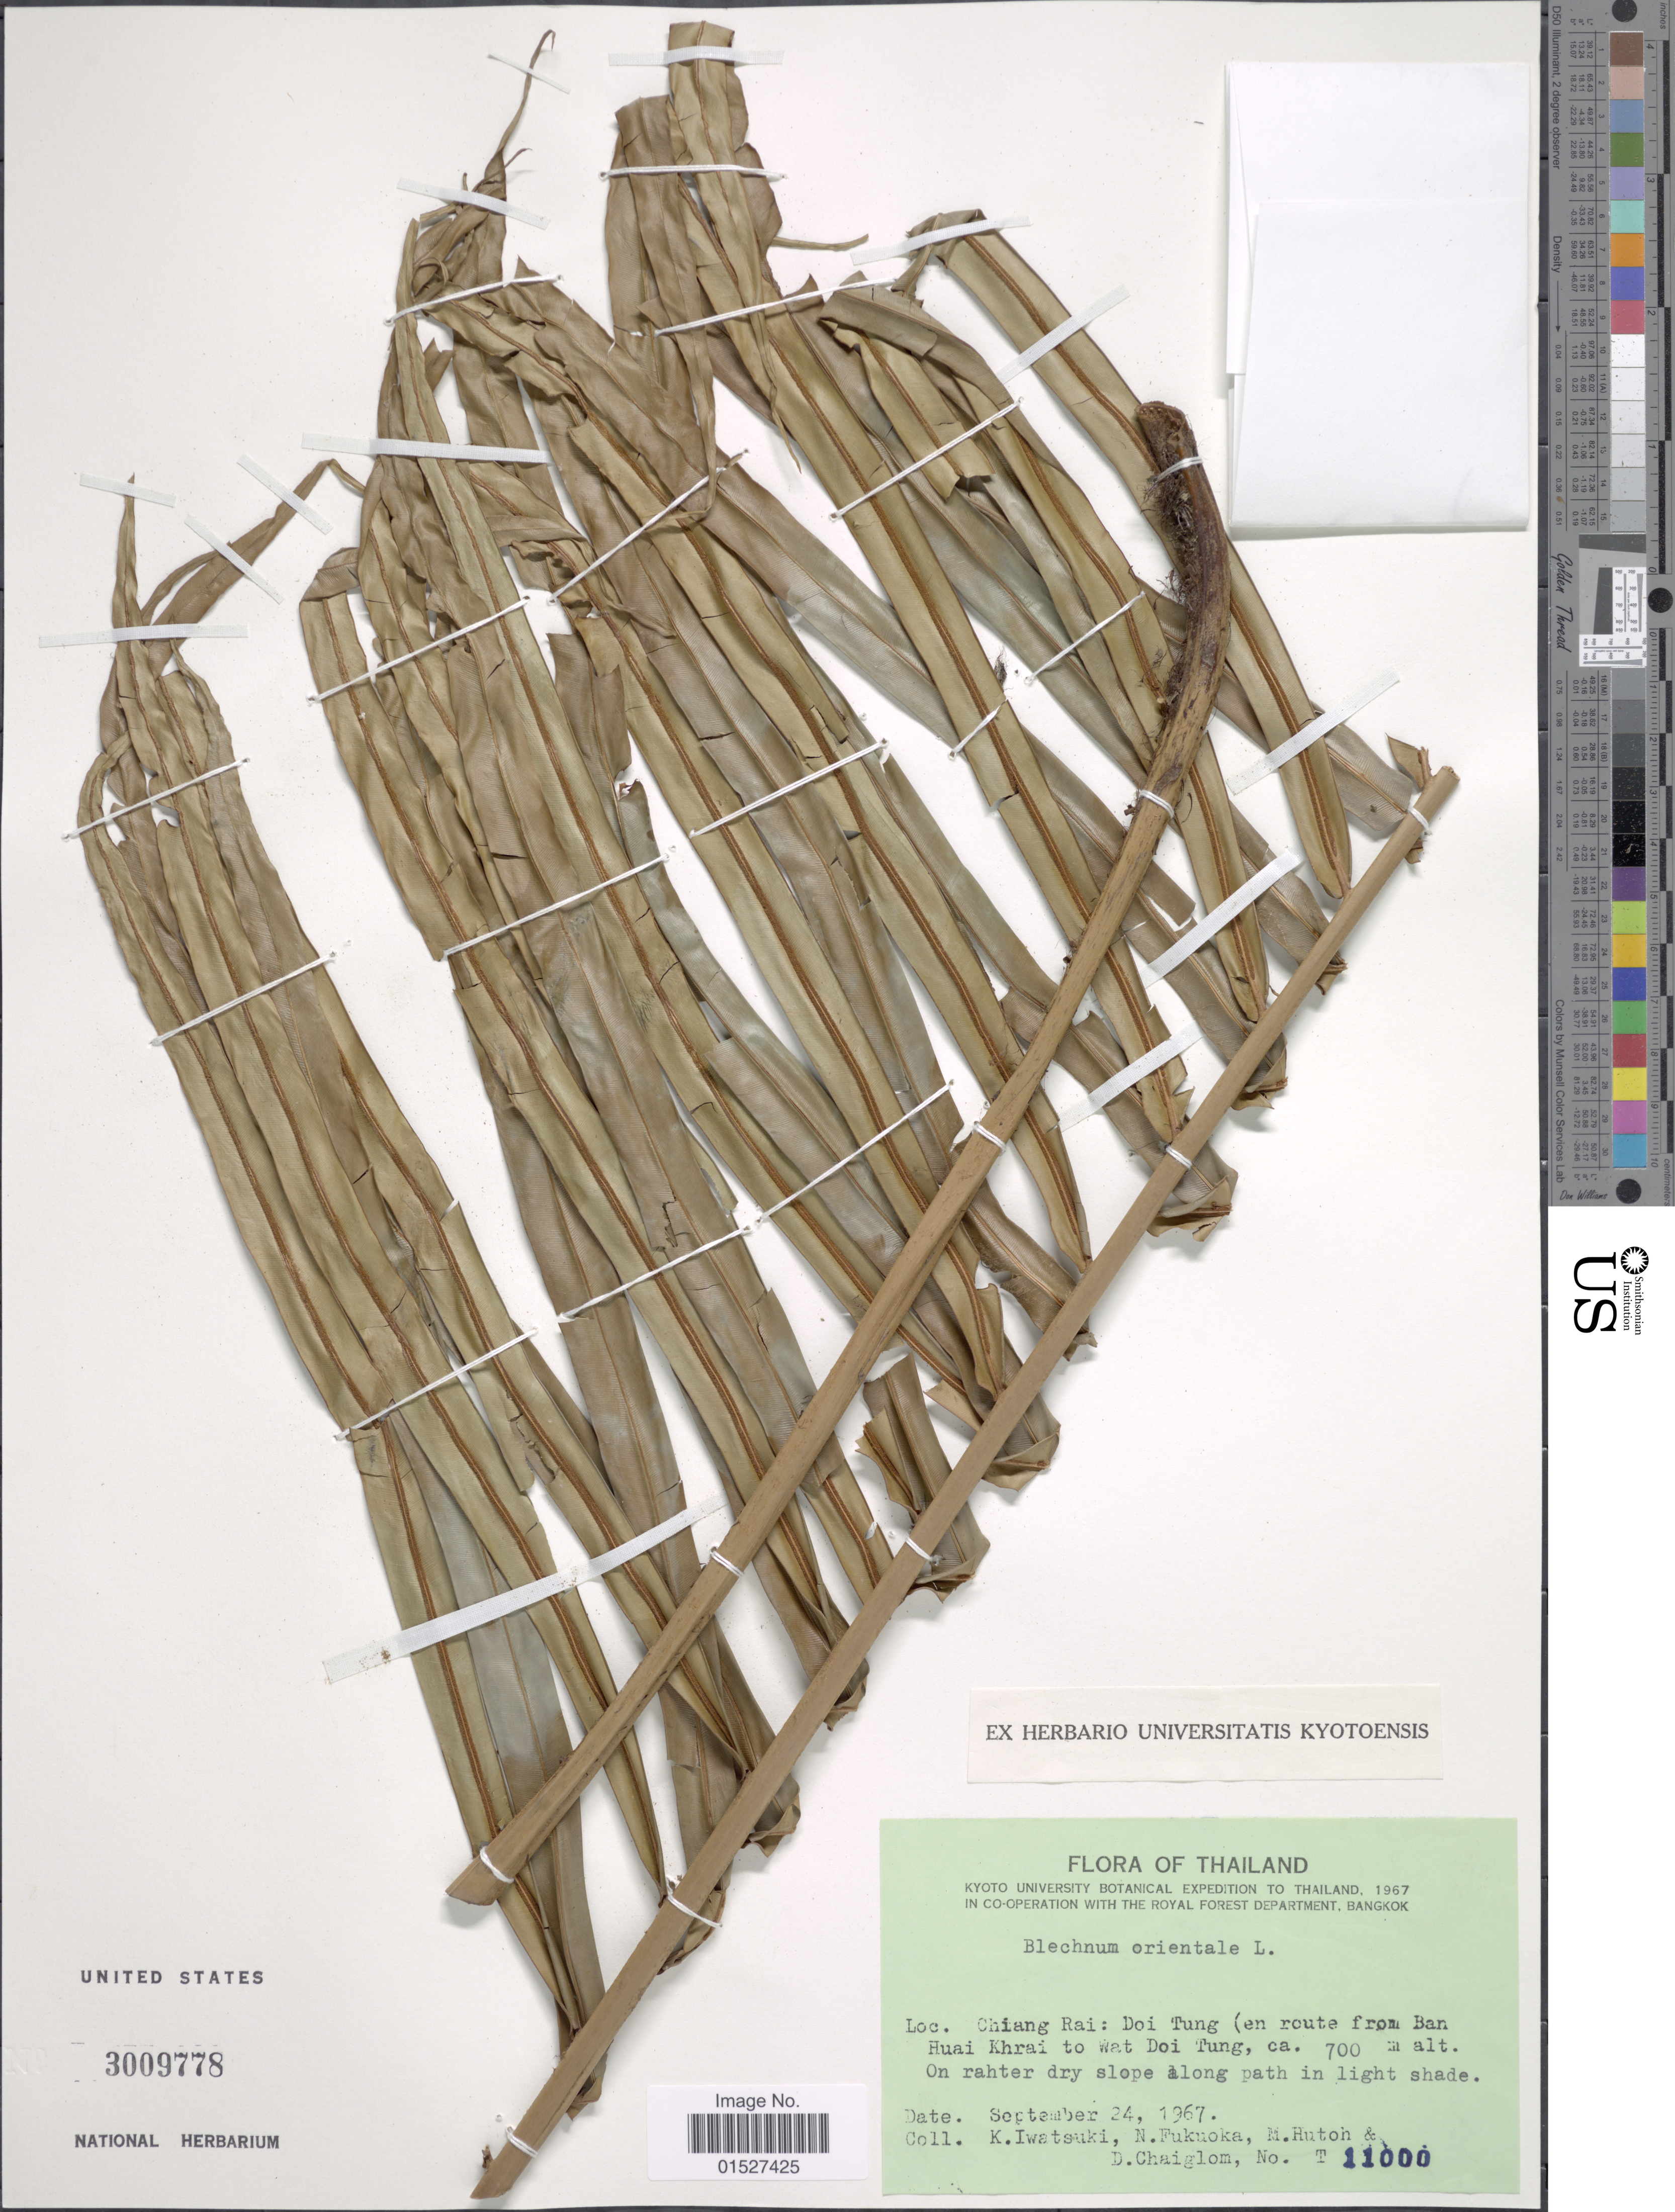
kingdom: Plantae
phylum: Tracheophyta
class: Polypodiopsida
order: Polypodiales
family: Blechnaceae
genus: Blechnum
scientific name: Blechnum orientale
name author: L.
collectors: K. Iwatsuki, N. Fukuoka, M. Hutoh & D. Chaiglom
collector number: T11000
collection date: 1967-09-24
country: Thailand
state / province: Chiang Rai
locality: Doi Tung (en route from Ban Huai Khrai to Wat Doi Tung.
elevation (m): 700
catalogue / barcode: US 3009778